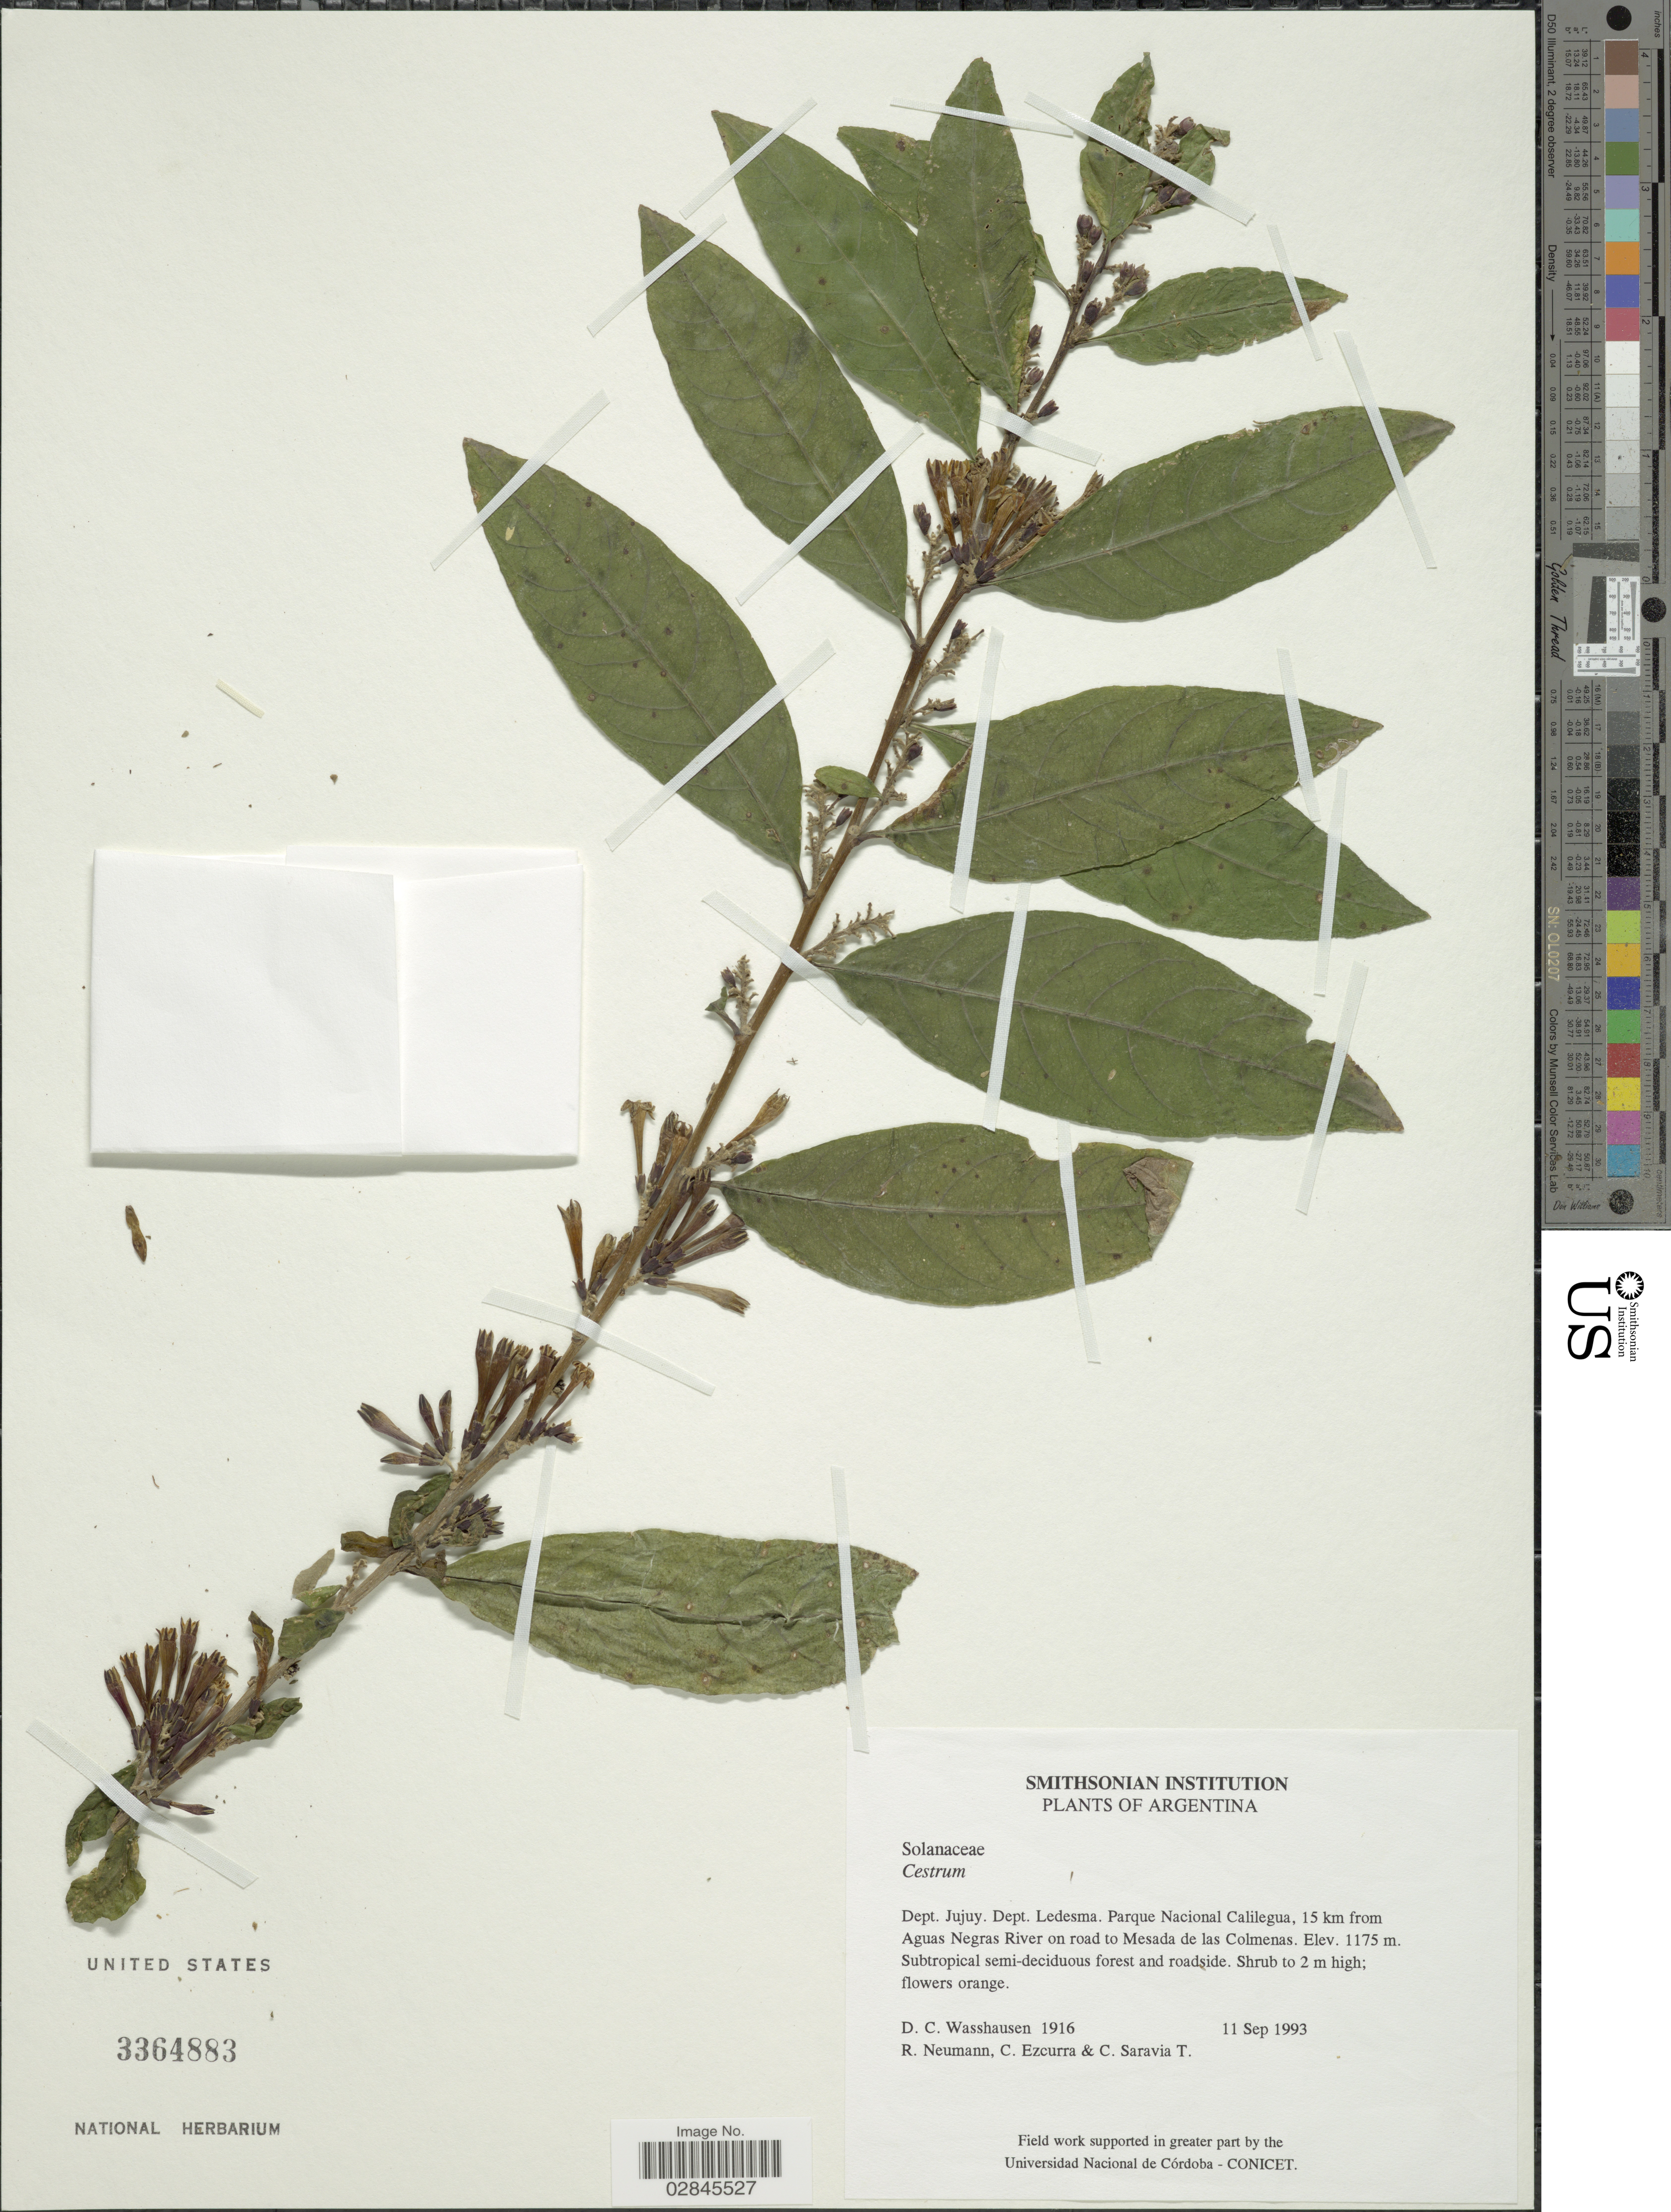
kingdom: Plantae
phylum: Tracheophyta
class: Magnoliopsida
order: Solanales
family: Solanaceae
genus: Cestrum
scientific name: Cestrum sp.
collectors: D. C. Wasshausen, R. Neumann, C. Ezcurra & C. Saravia T.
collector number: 1916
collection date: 1993-09-11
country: Argentina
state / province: Jujuy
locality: Dept. Jujuy. Dept. Ledesma. Parque Nacional Calilegua, 15 km from Aguas Negras River on road to Mesada de las Colmenas.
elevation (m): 1175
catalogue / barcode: US 3364883